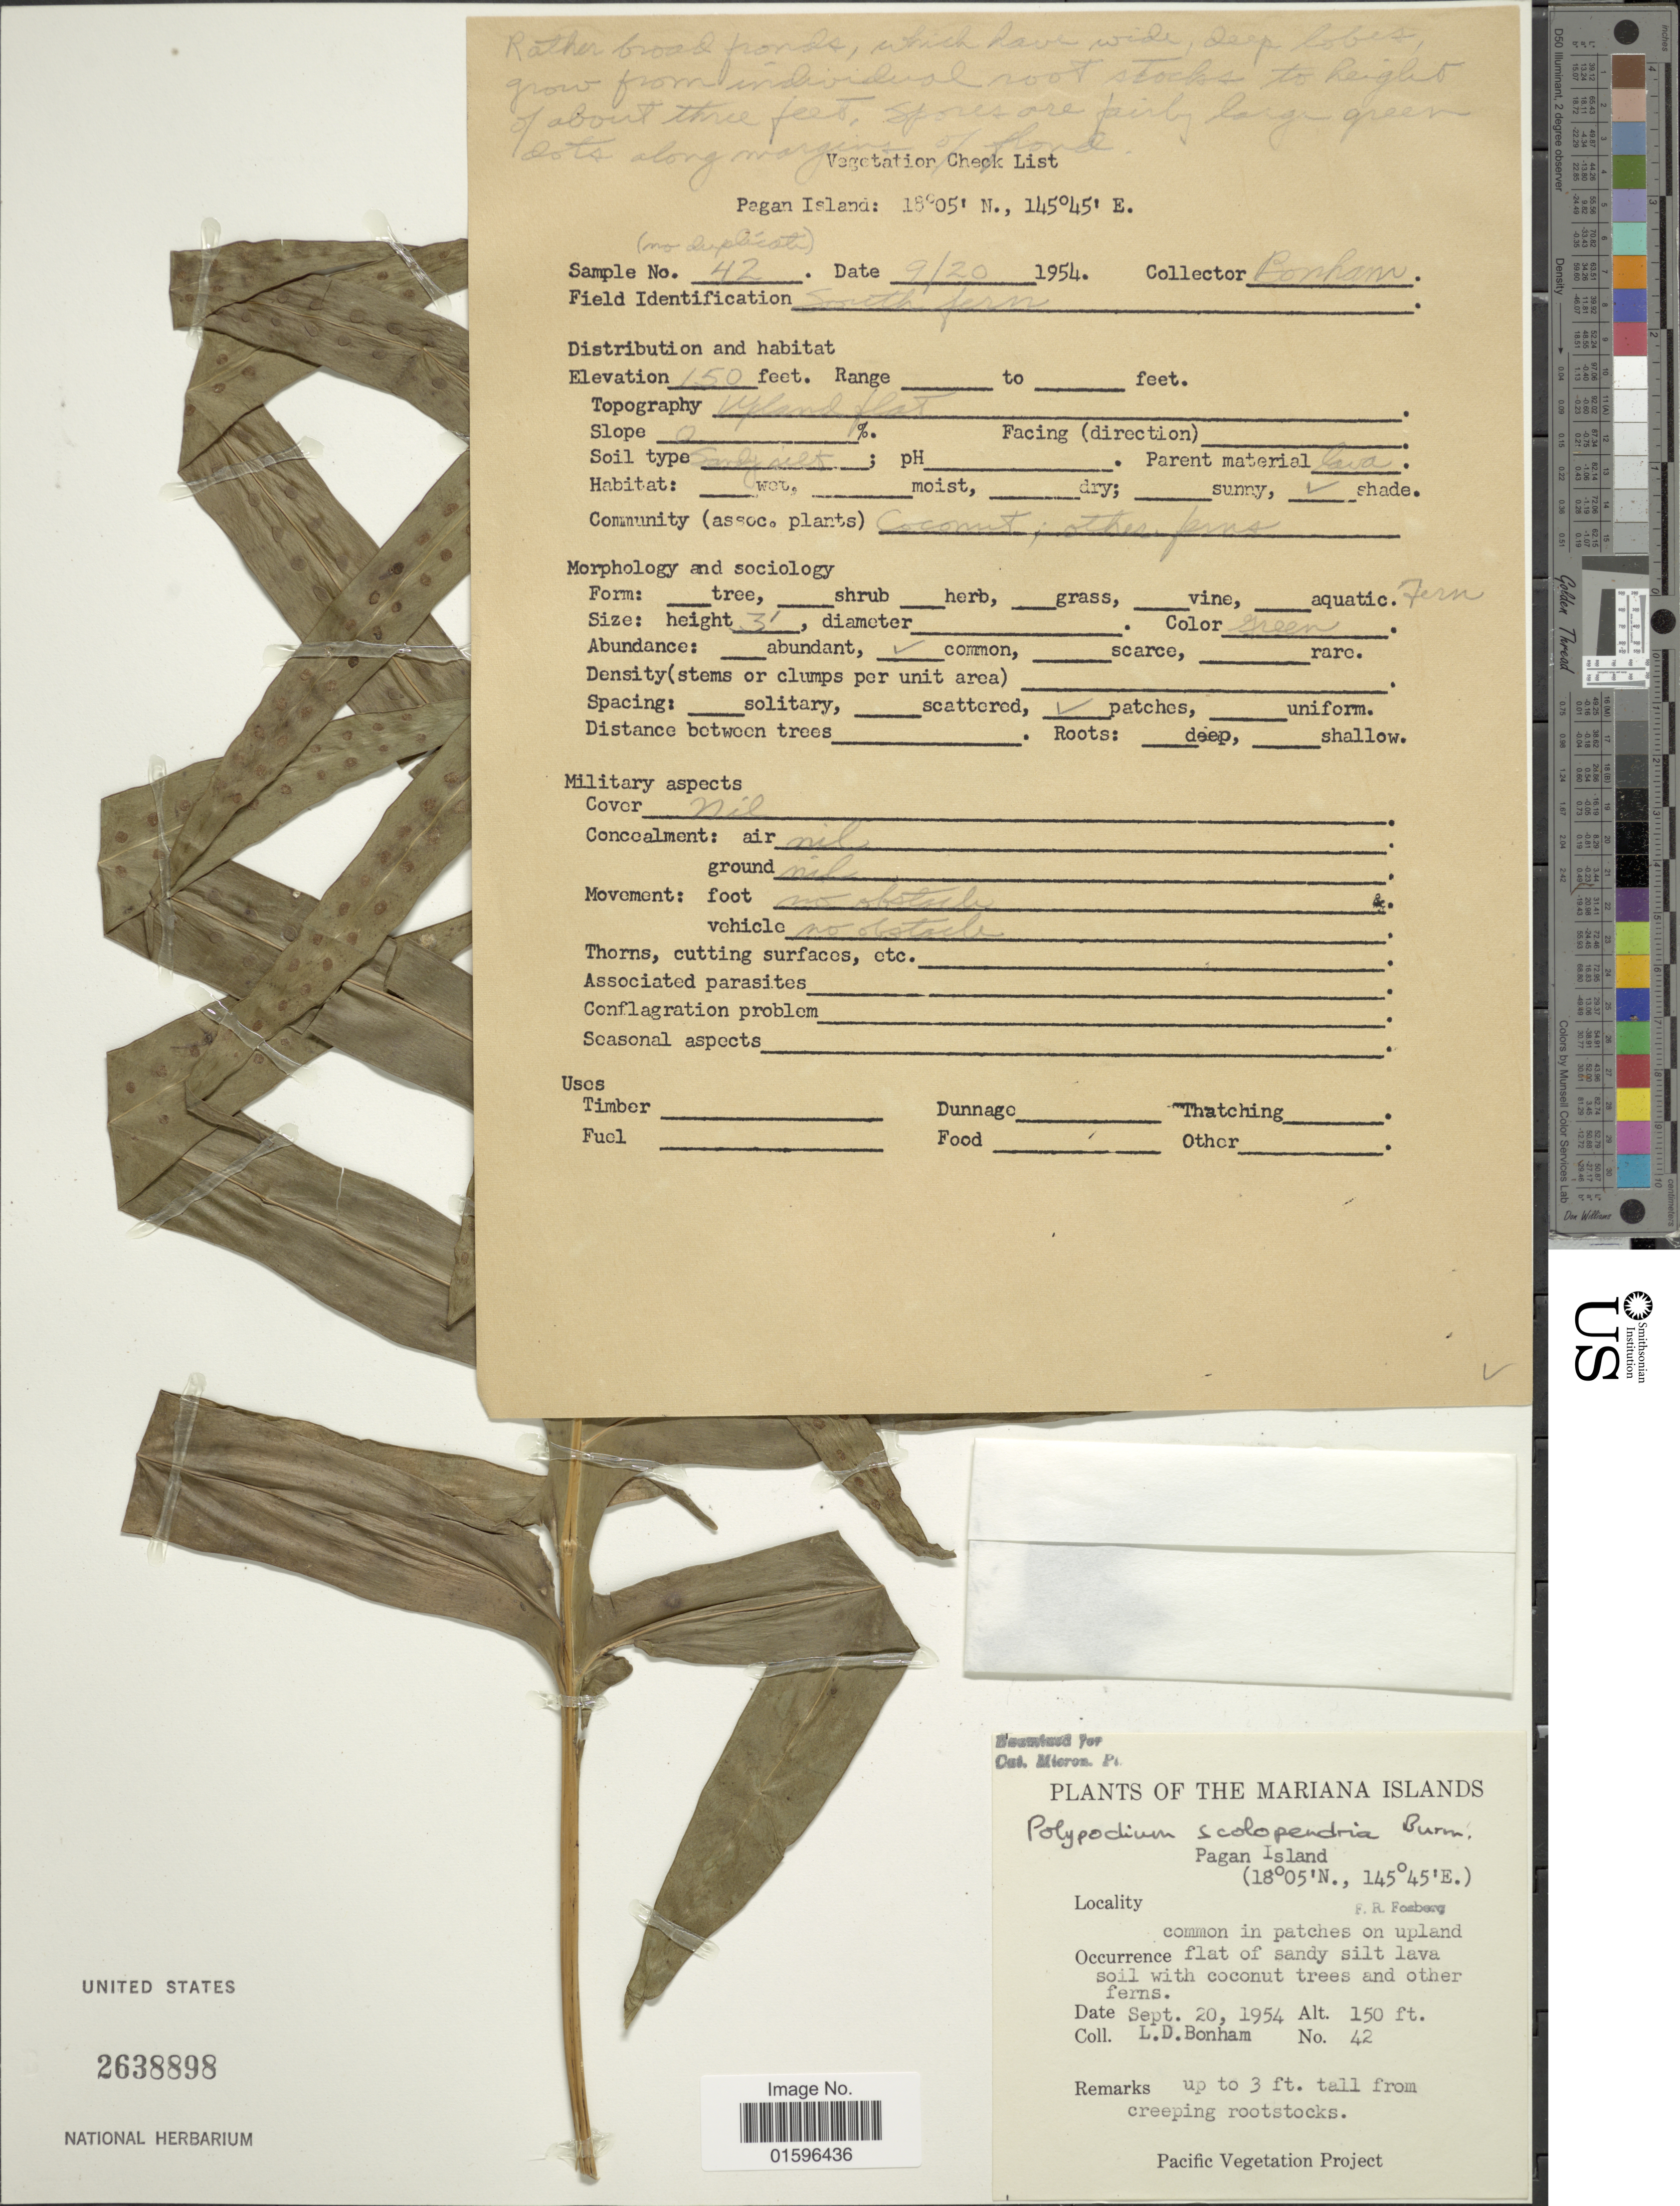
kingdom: Plantae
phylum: Tracheophyta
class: Polypodiopsida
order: Polypodiales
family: Polypodiaceae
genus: Polypodium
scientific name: Polypodium scolopendria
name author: Burm. f.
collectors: L. D. Bonham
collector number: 42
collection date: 1954-09-20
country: Northern Mariana Islands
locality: The Mariana Islands, Pagan Island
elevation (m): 46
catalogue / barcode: US 2638898